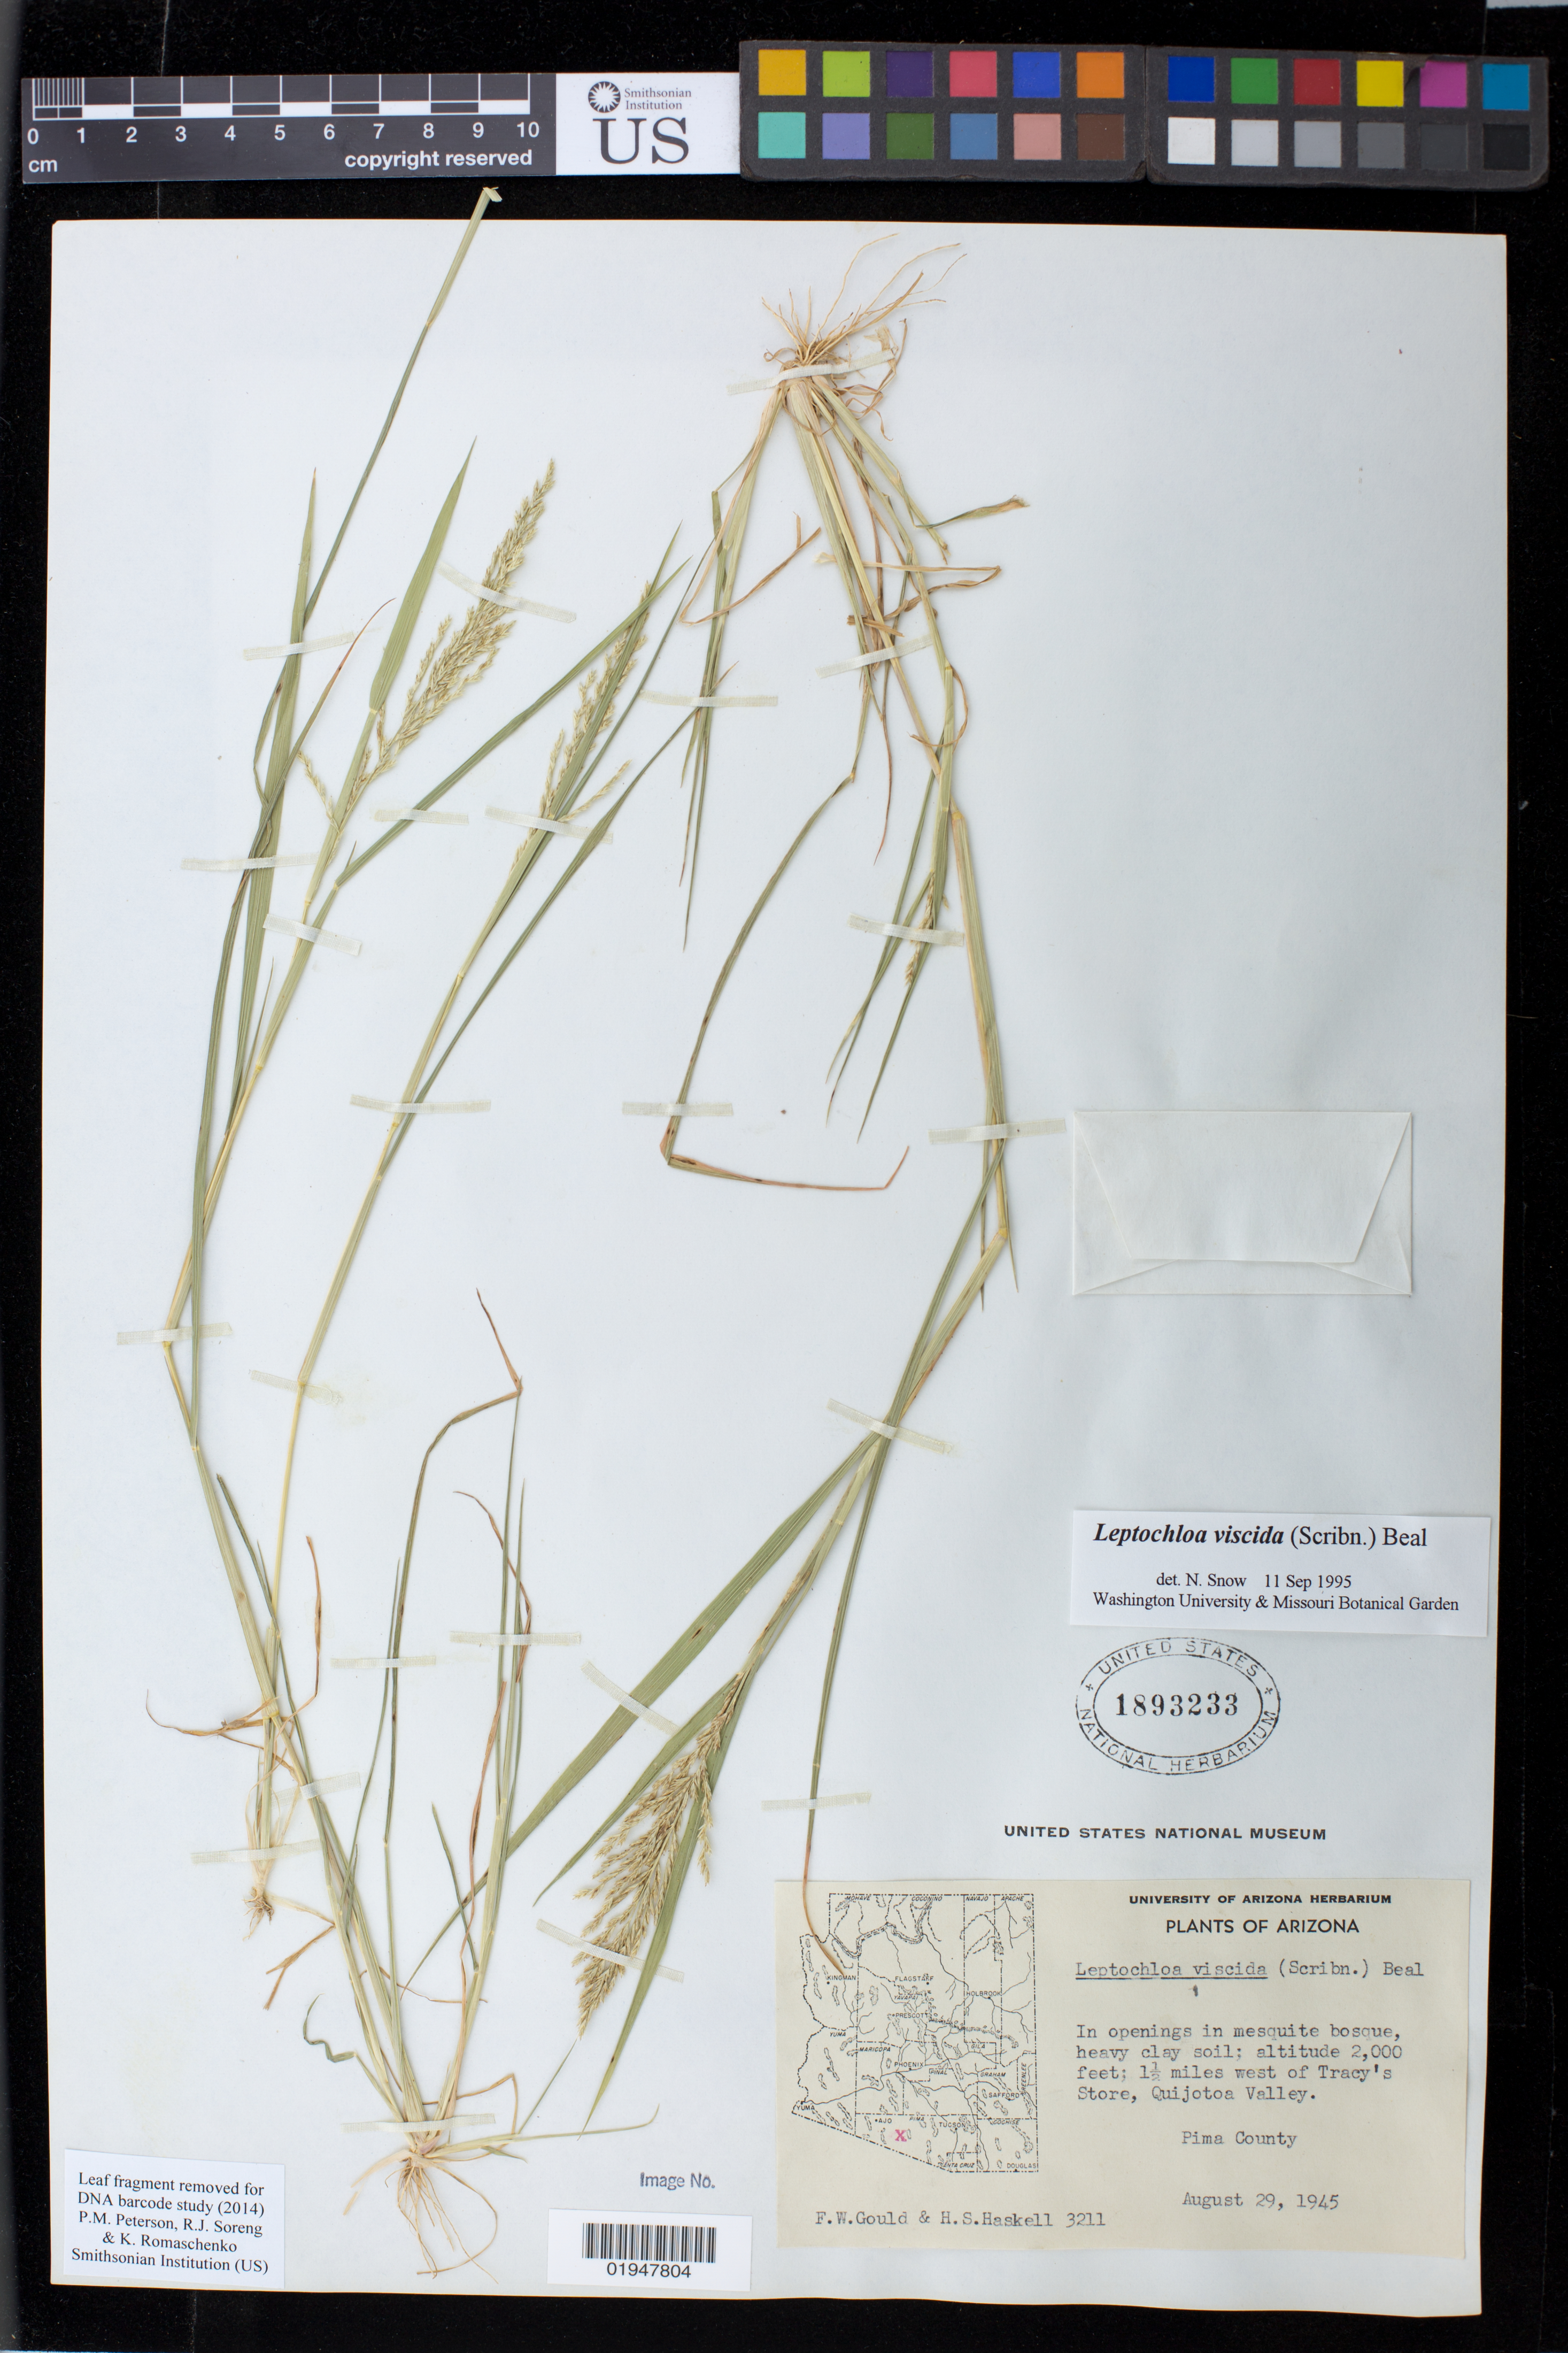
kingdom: Plantae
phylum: Tracheophyta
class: Liliopsida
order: Poales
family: Poaceae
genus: Leptochloa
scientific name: Leptochloa viscida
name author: (Scribn.) W.J. Beal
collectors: F. W. Gould & H. Haskell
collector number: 3211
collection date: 1945-08-29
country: United States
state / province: Arizona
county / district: Pima County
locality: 1.5 miles west of Tracy's Store, Quijotoa Valley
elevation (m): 610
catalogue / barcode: US 1893233